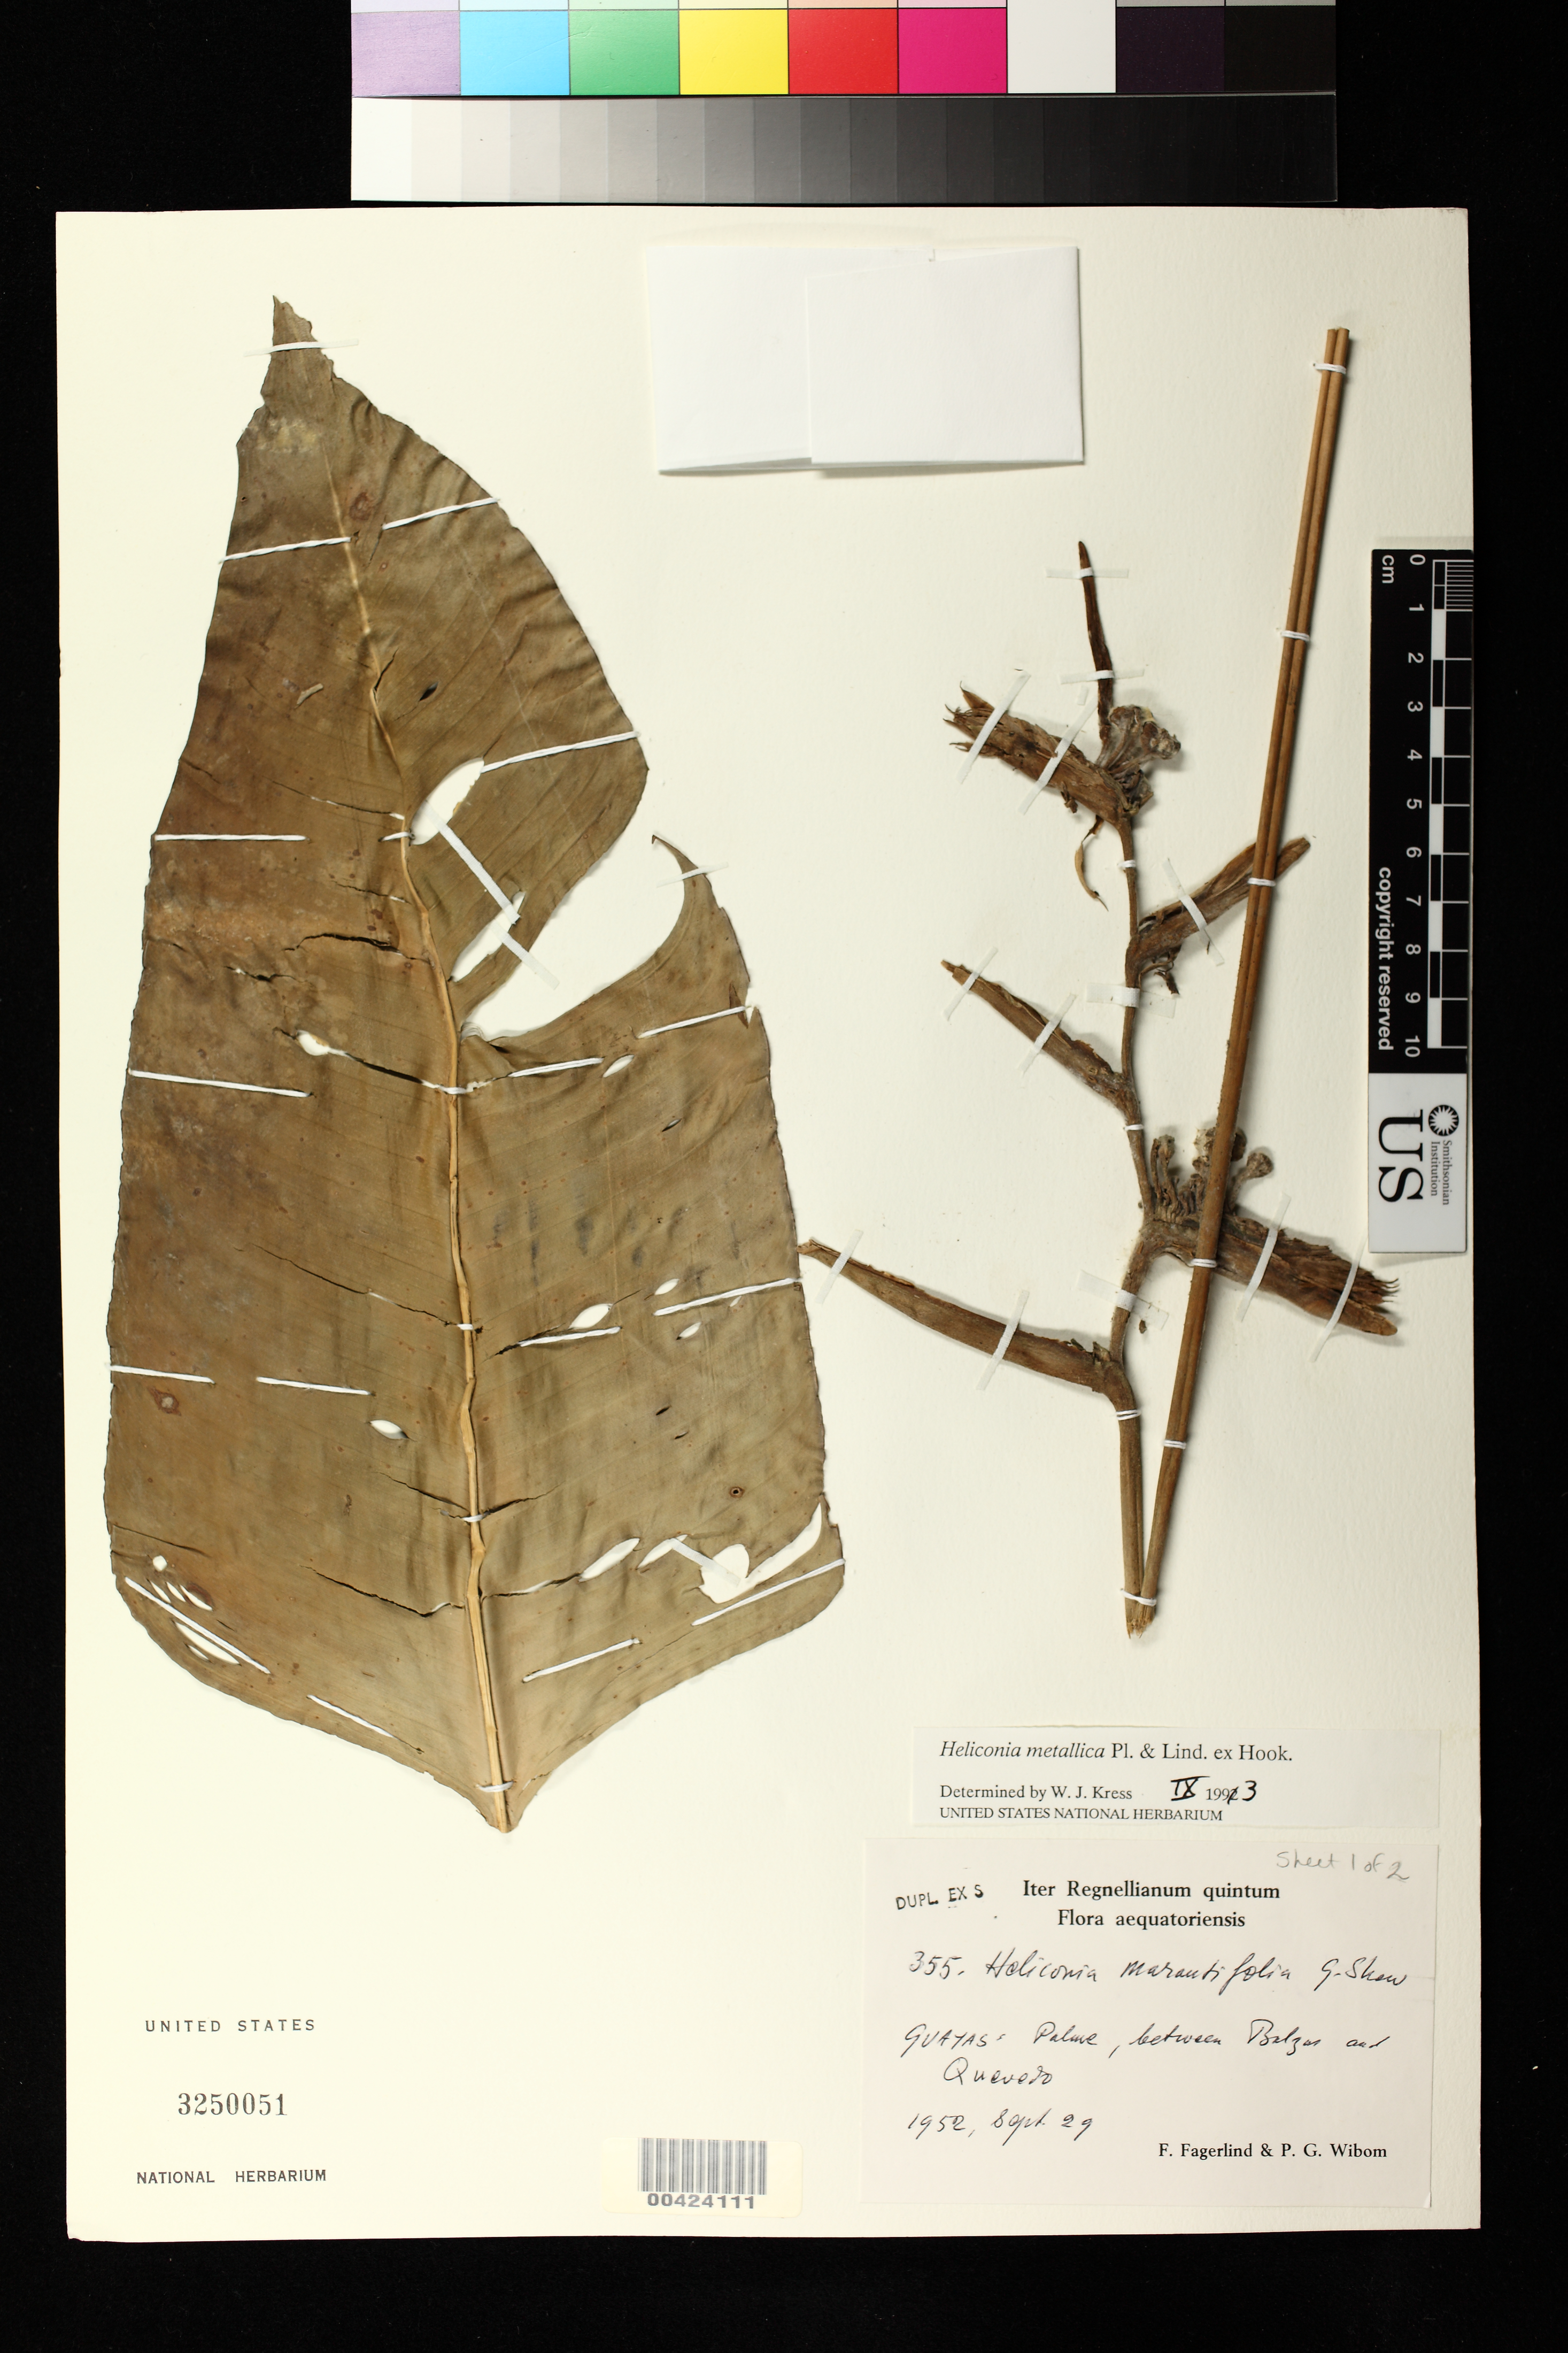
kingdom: Plantae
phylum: Tracheophyta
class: Liliopsida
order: Zingiberales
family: Heliconiaceae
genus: Heliconia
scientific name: Heliconia metallica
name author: Planch. & Linden ex Hook.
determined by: Kress, W. J., (US), Smithsonian Institution - National Museum of Natural History (UNITED STATES)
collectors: F. Fagerlind & P. Wibom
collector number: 355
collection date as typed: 29 Sep 1952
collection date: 1952-09-29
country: Ecuador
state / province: Guayas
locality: Palme, between Balzar and Quevedo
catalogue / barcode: US 3250051